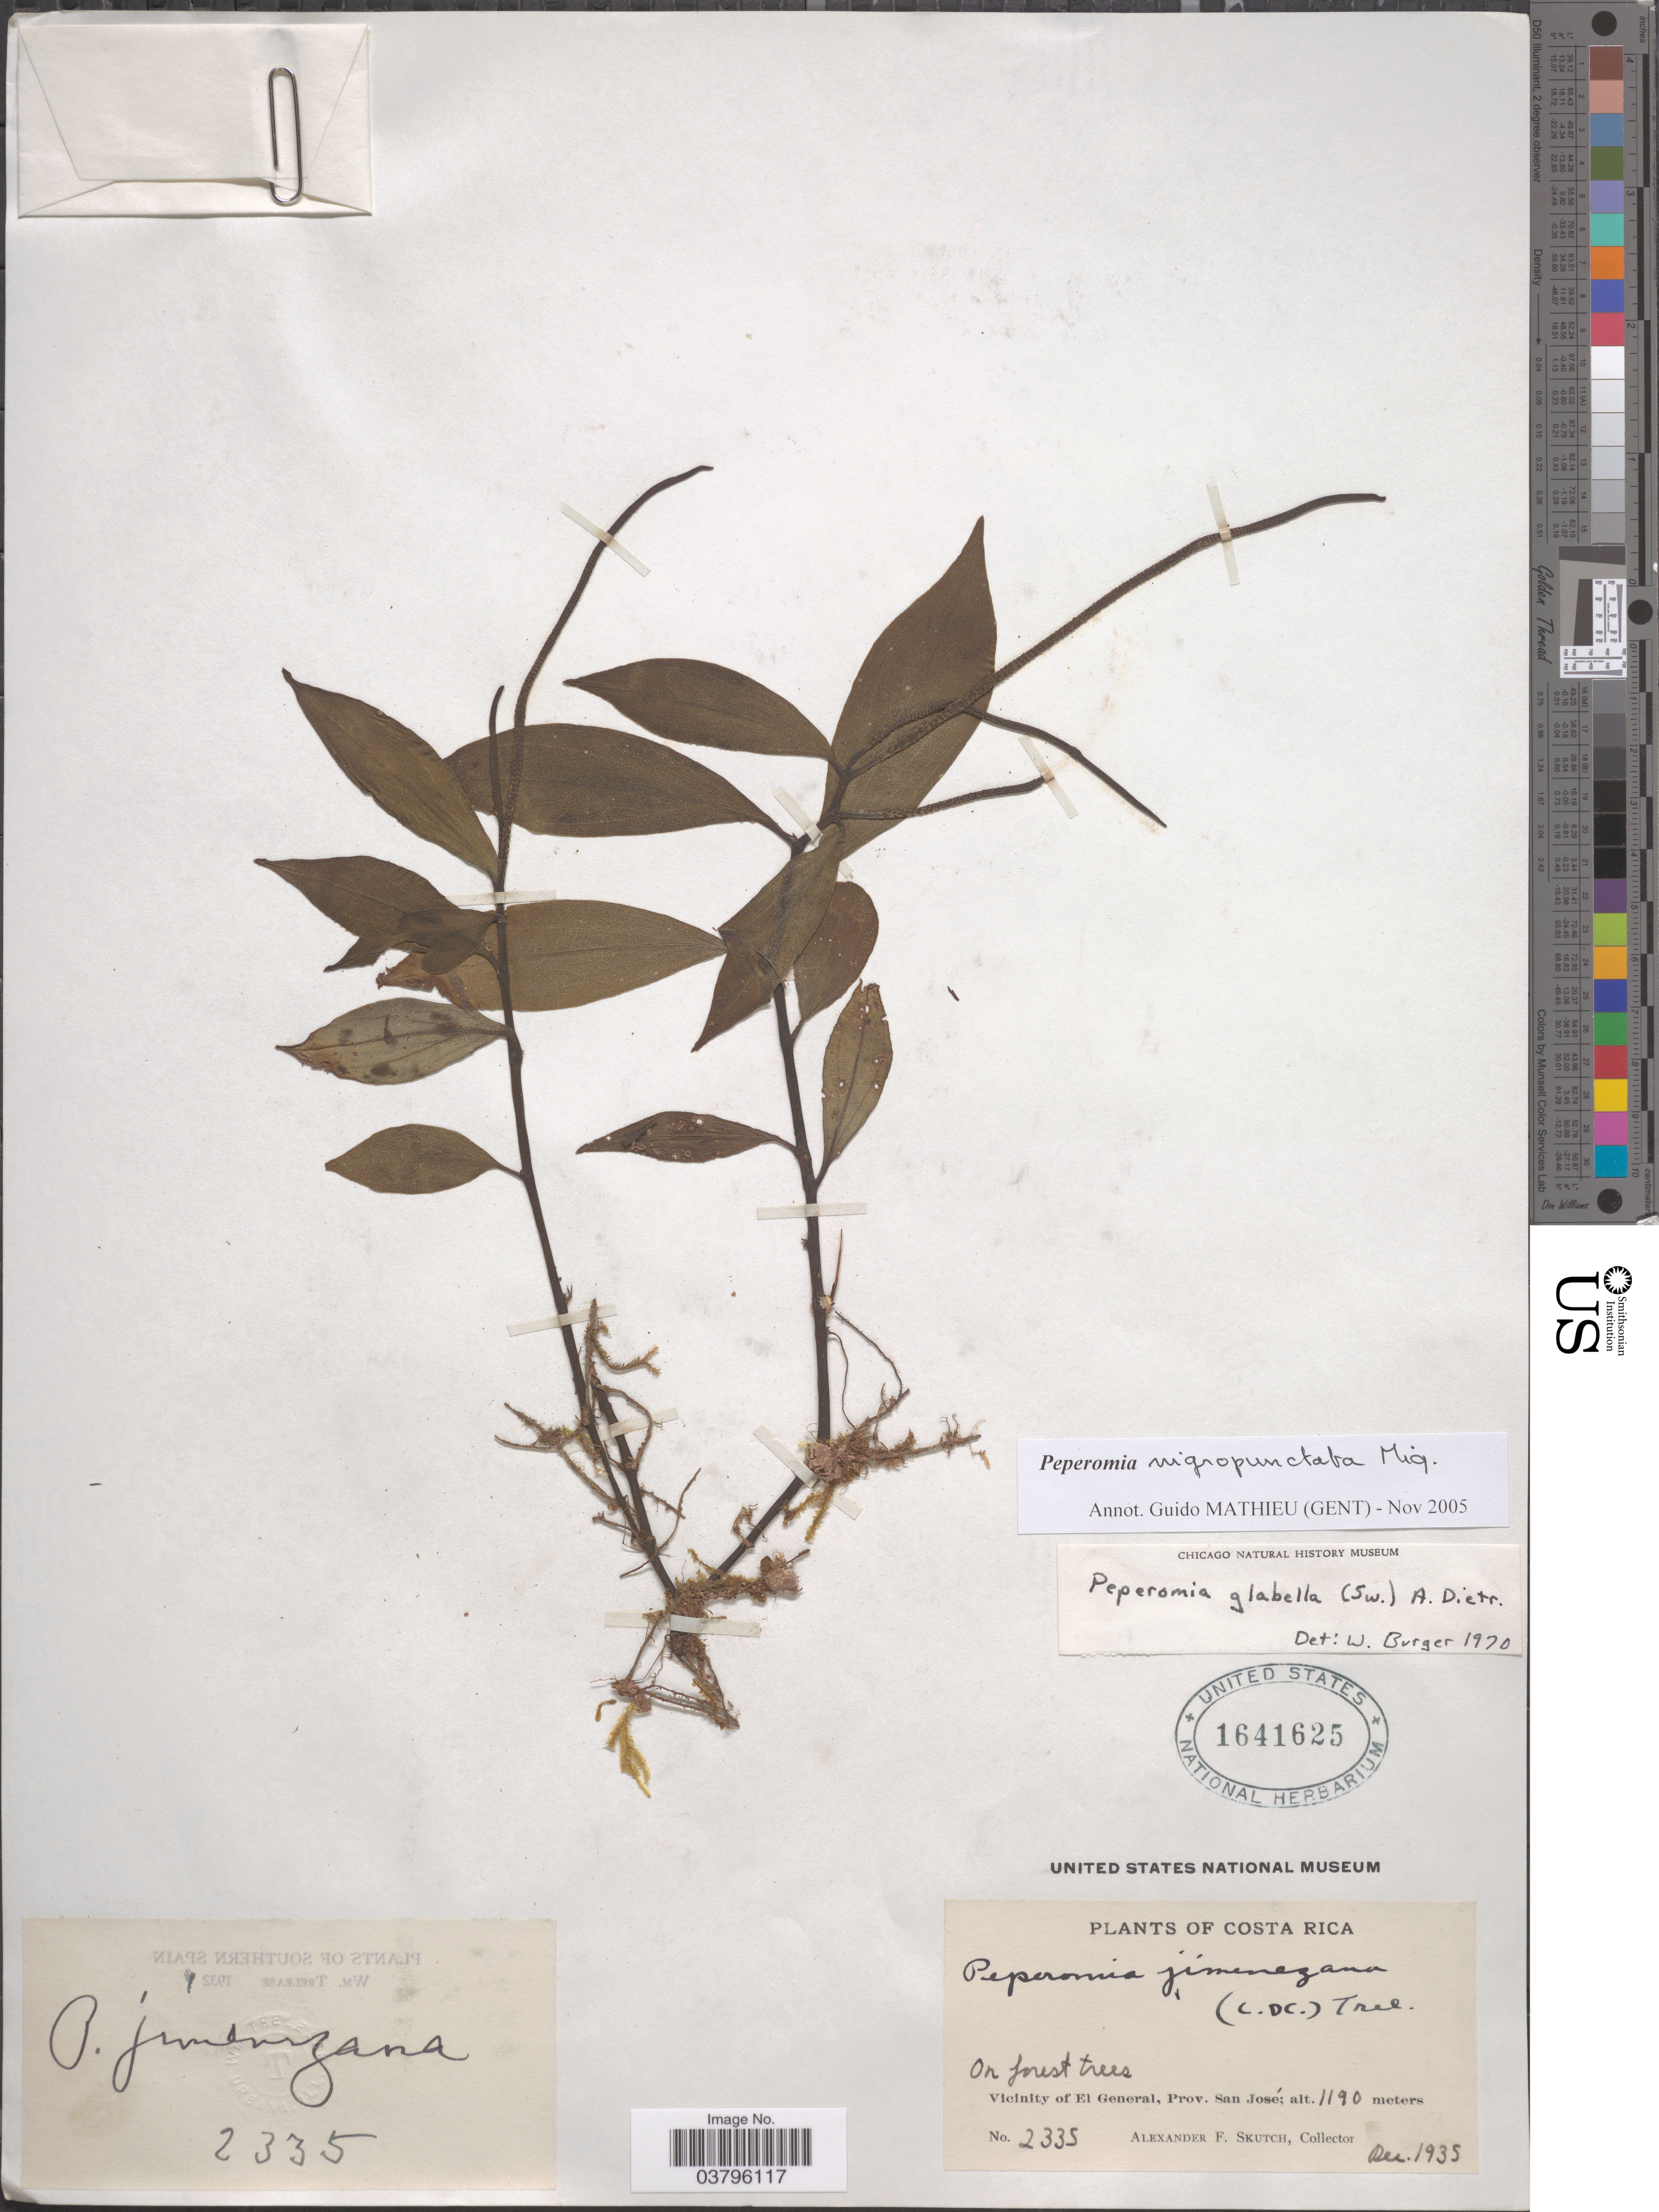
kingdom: Plantae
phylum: Tracheophyta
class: Magnoliopsida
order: Piperales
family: Piperaceae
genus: Peperomia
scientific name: Peperomia sierpeana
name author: Callejas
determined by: Jiménez, José Estaban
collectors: A. F. Skutch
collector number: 2335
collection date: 1935-12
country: Costa Rica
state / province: San José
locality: Vicinity of El General.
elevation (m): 1190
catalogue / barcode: US 1641625